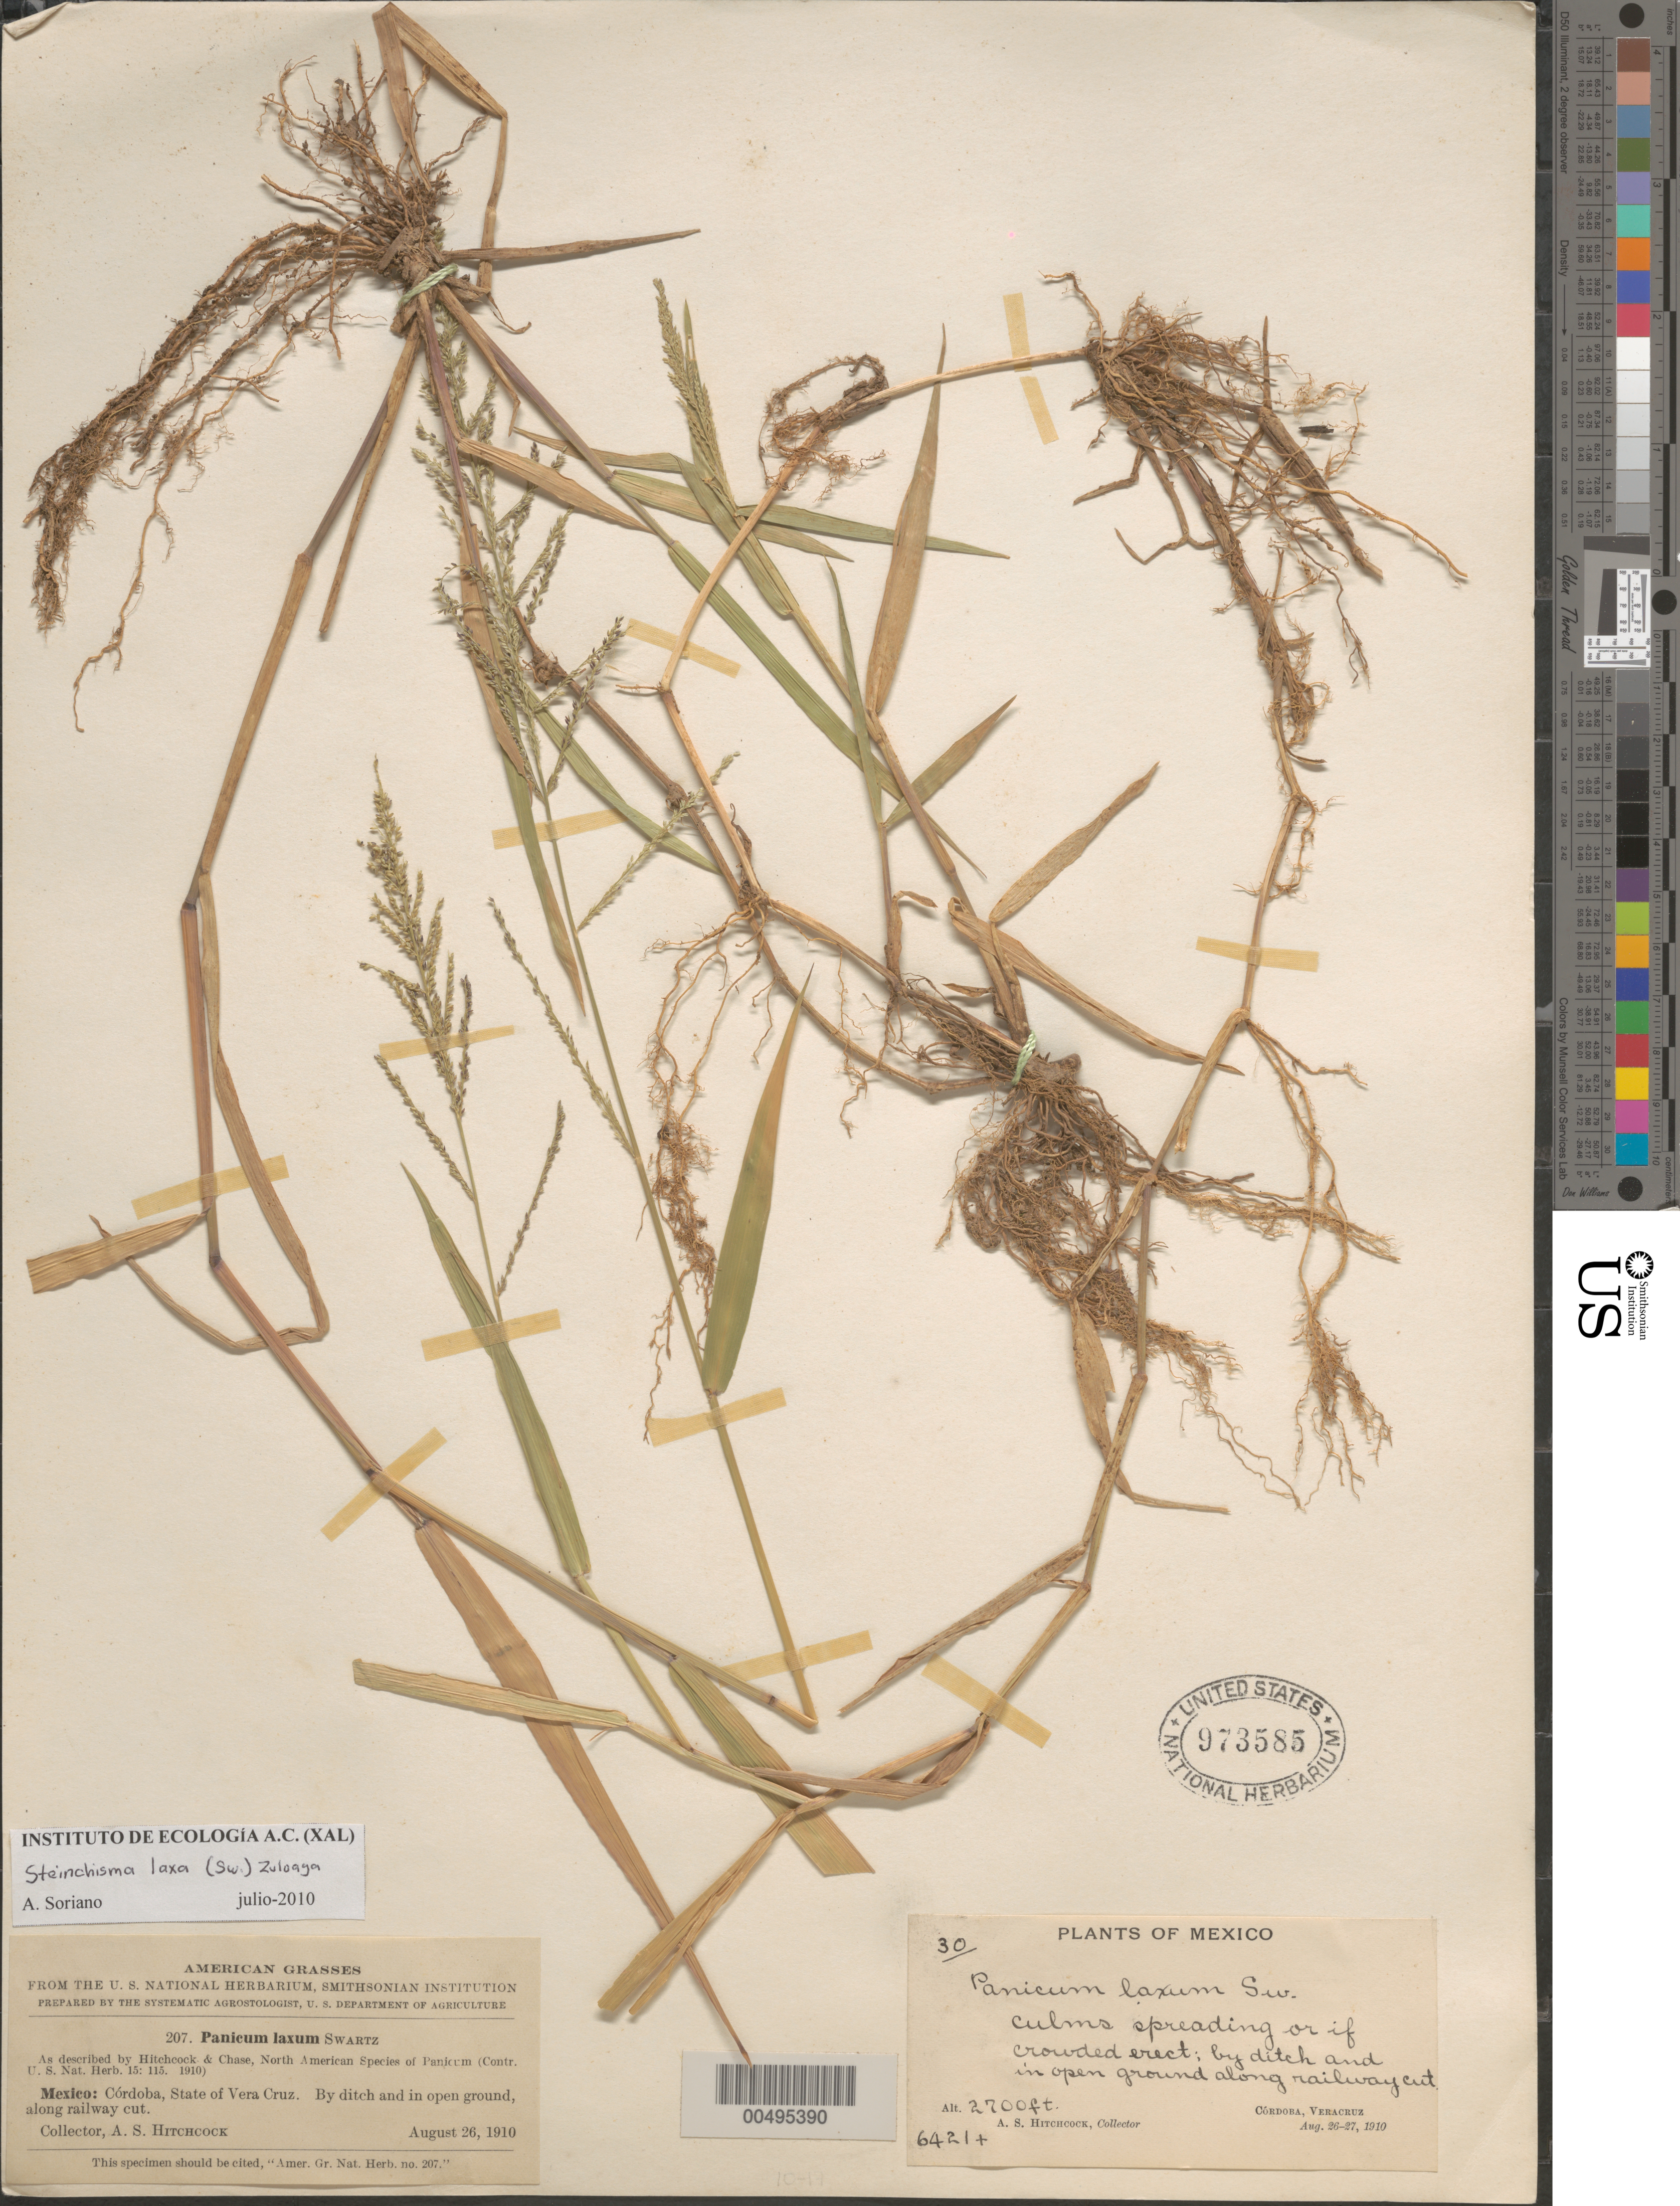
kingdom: Plantae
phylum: Tracheophyta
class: Liliopsida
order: Poales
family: Poaceae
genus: Panicum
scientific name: Panicum laxum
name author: Sw.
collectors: A. S. Hitchcock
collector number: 6421+/207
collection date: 1910-08-26/1910-08-27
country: Mexico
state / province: Veracruz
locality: Cordoba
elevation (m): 823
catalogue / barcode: US 973585